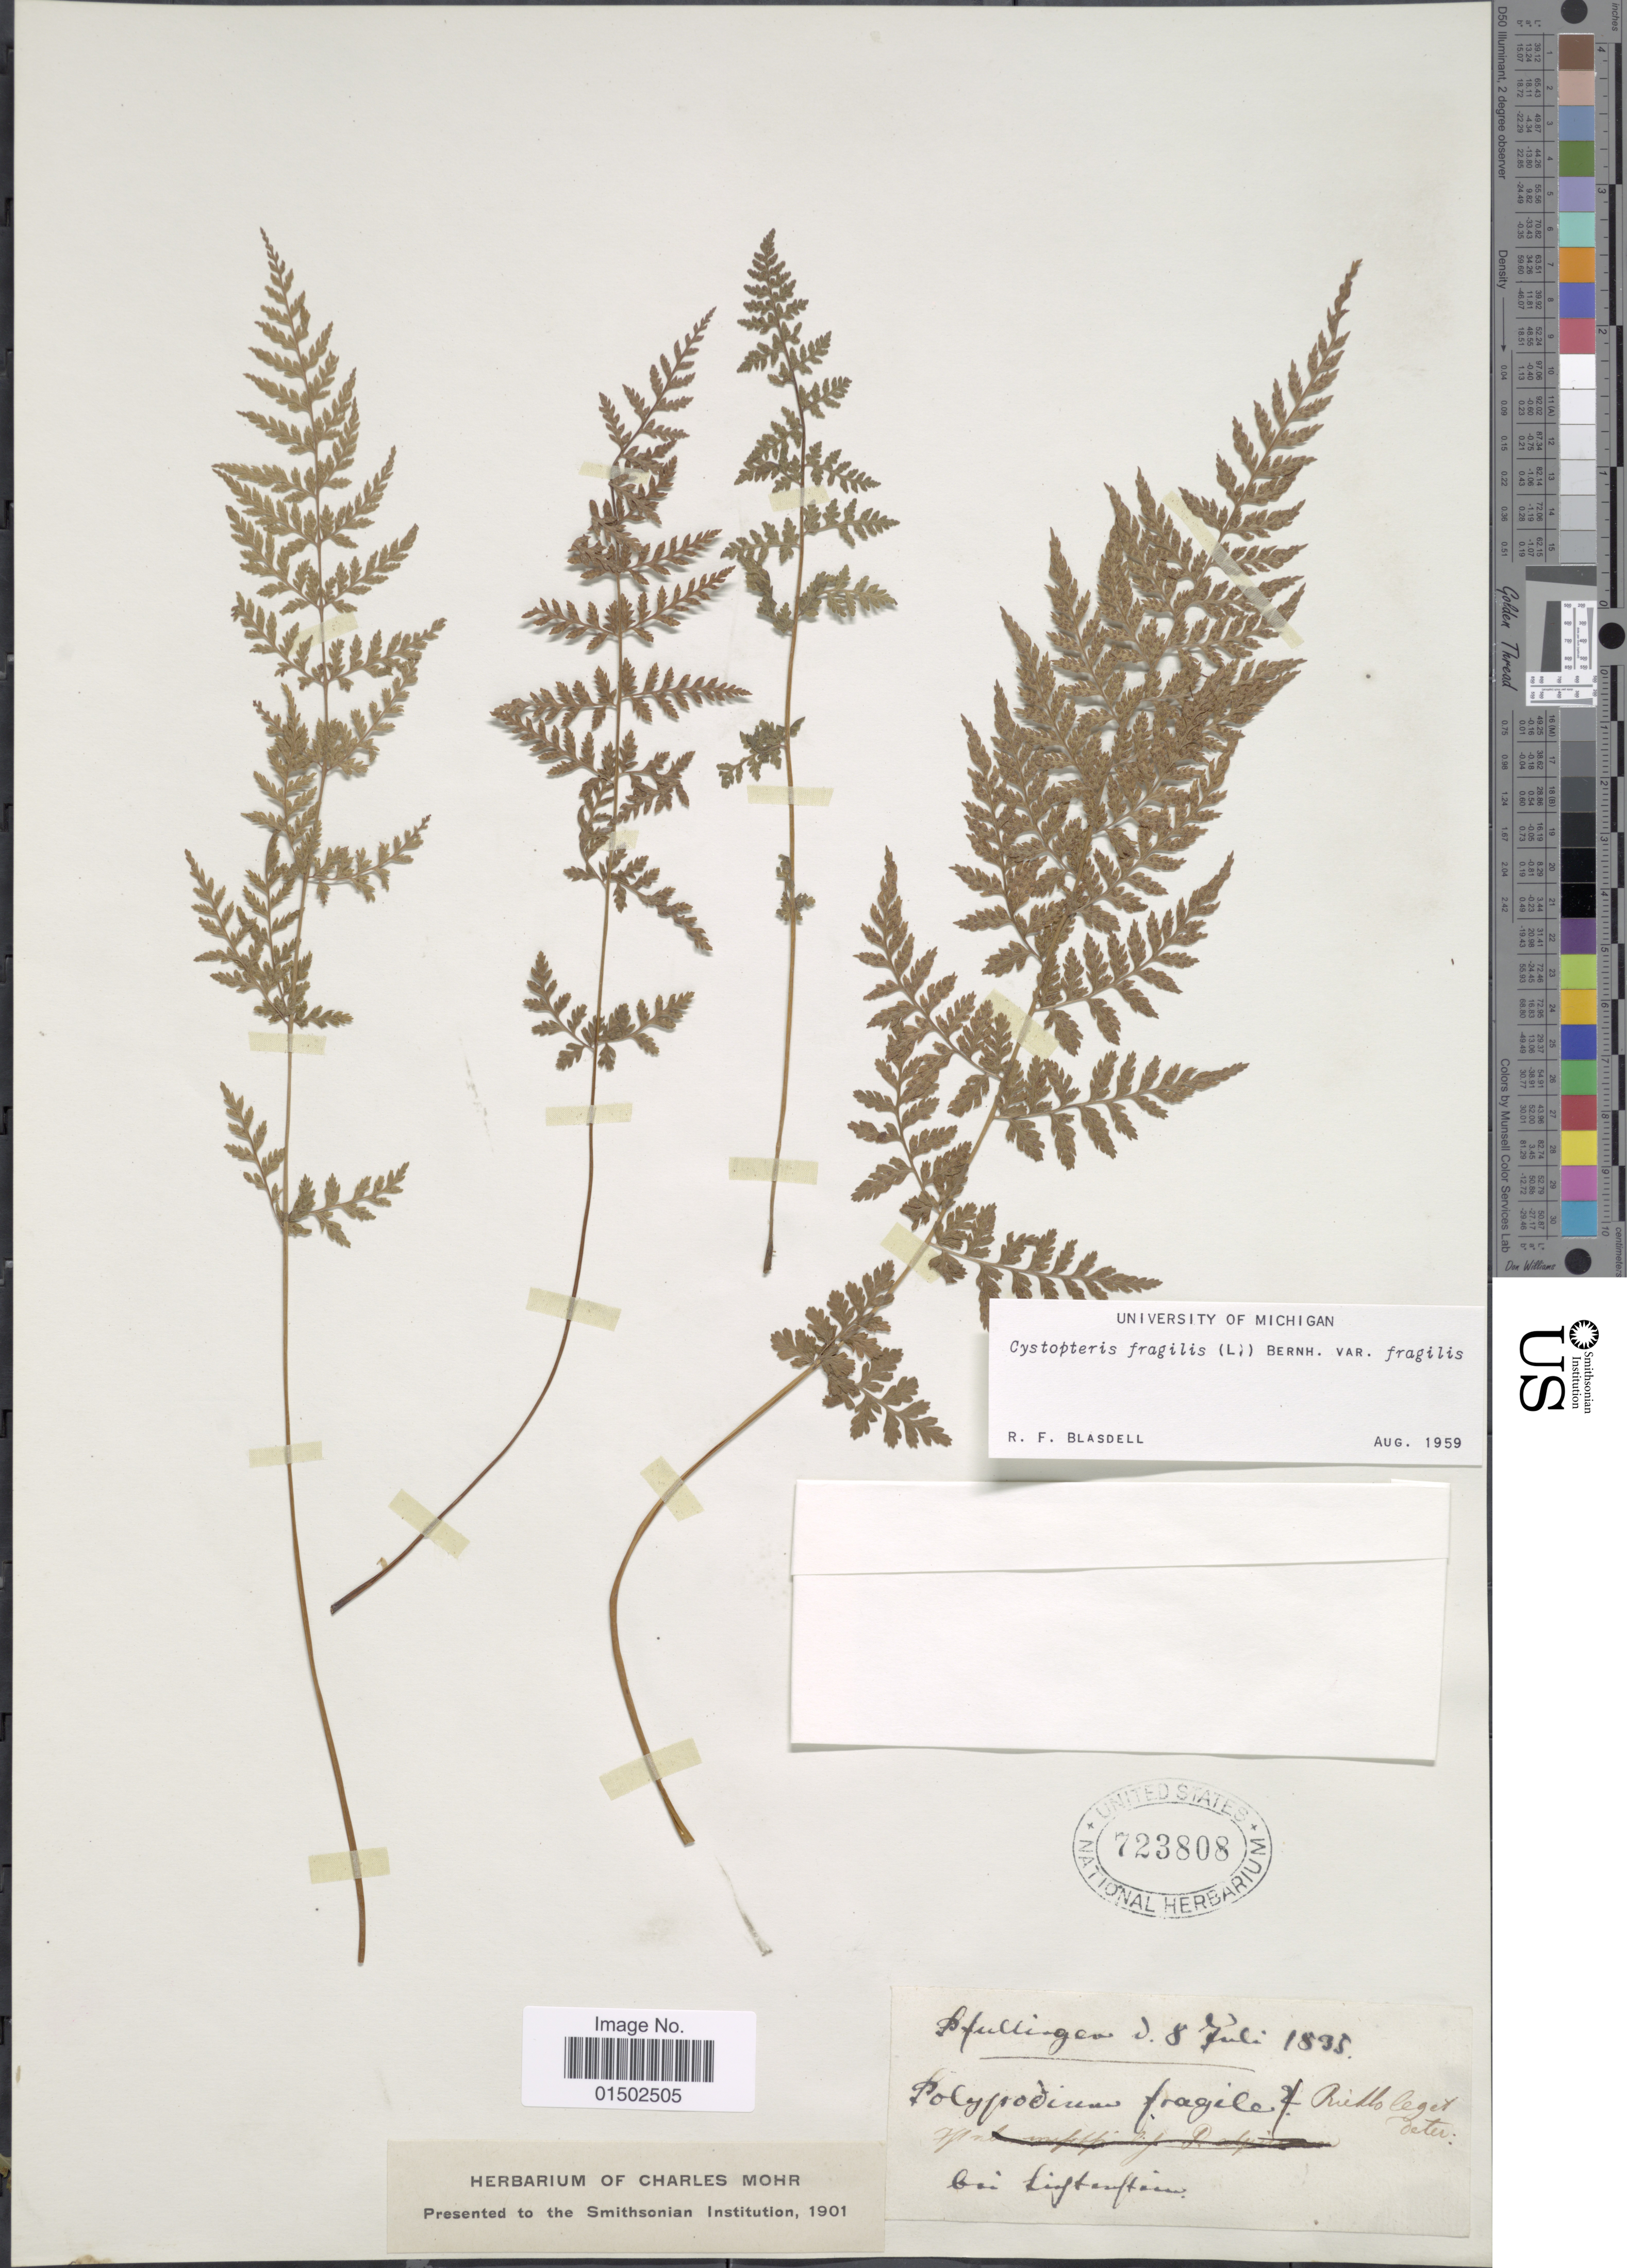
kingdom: Plantae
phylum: Tracheophyta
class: Polypodiopsida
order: Polypodiales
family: Cystopteridaceae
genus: Cystopteris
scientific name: Cystopteris fragilis var. fragilis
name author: (L.) Bernh.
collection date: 1835-07-08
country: Germany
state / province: Baden-Württemberg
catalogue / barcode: US 723808